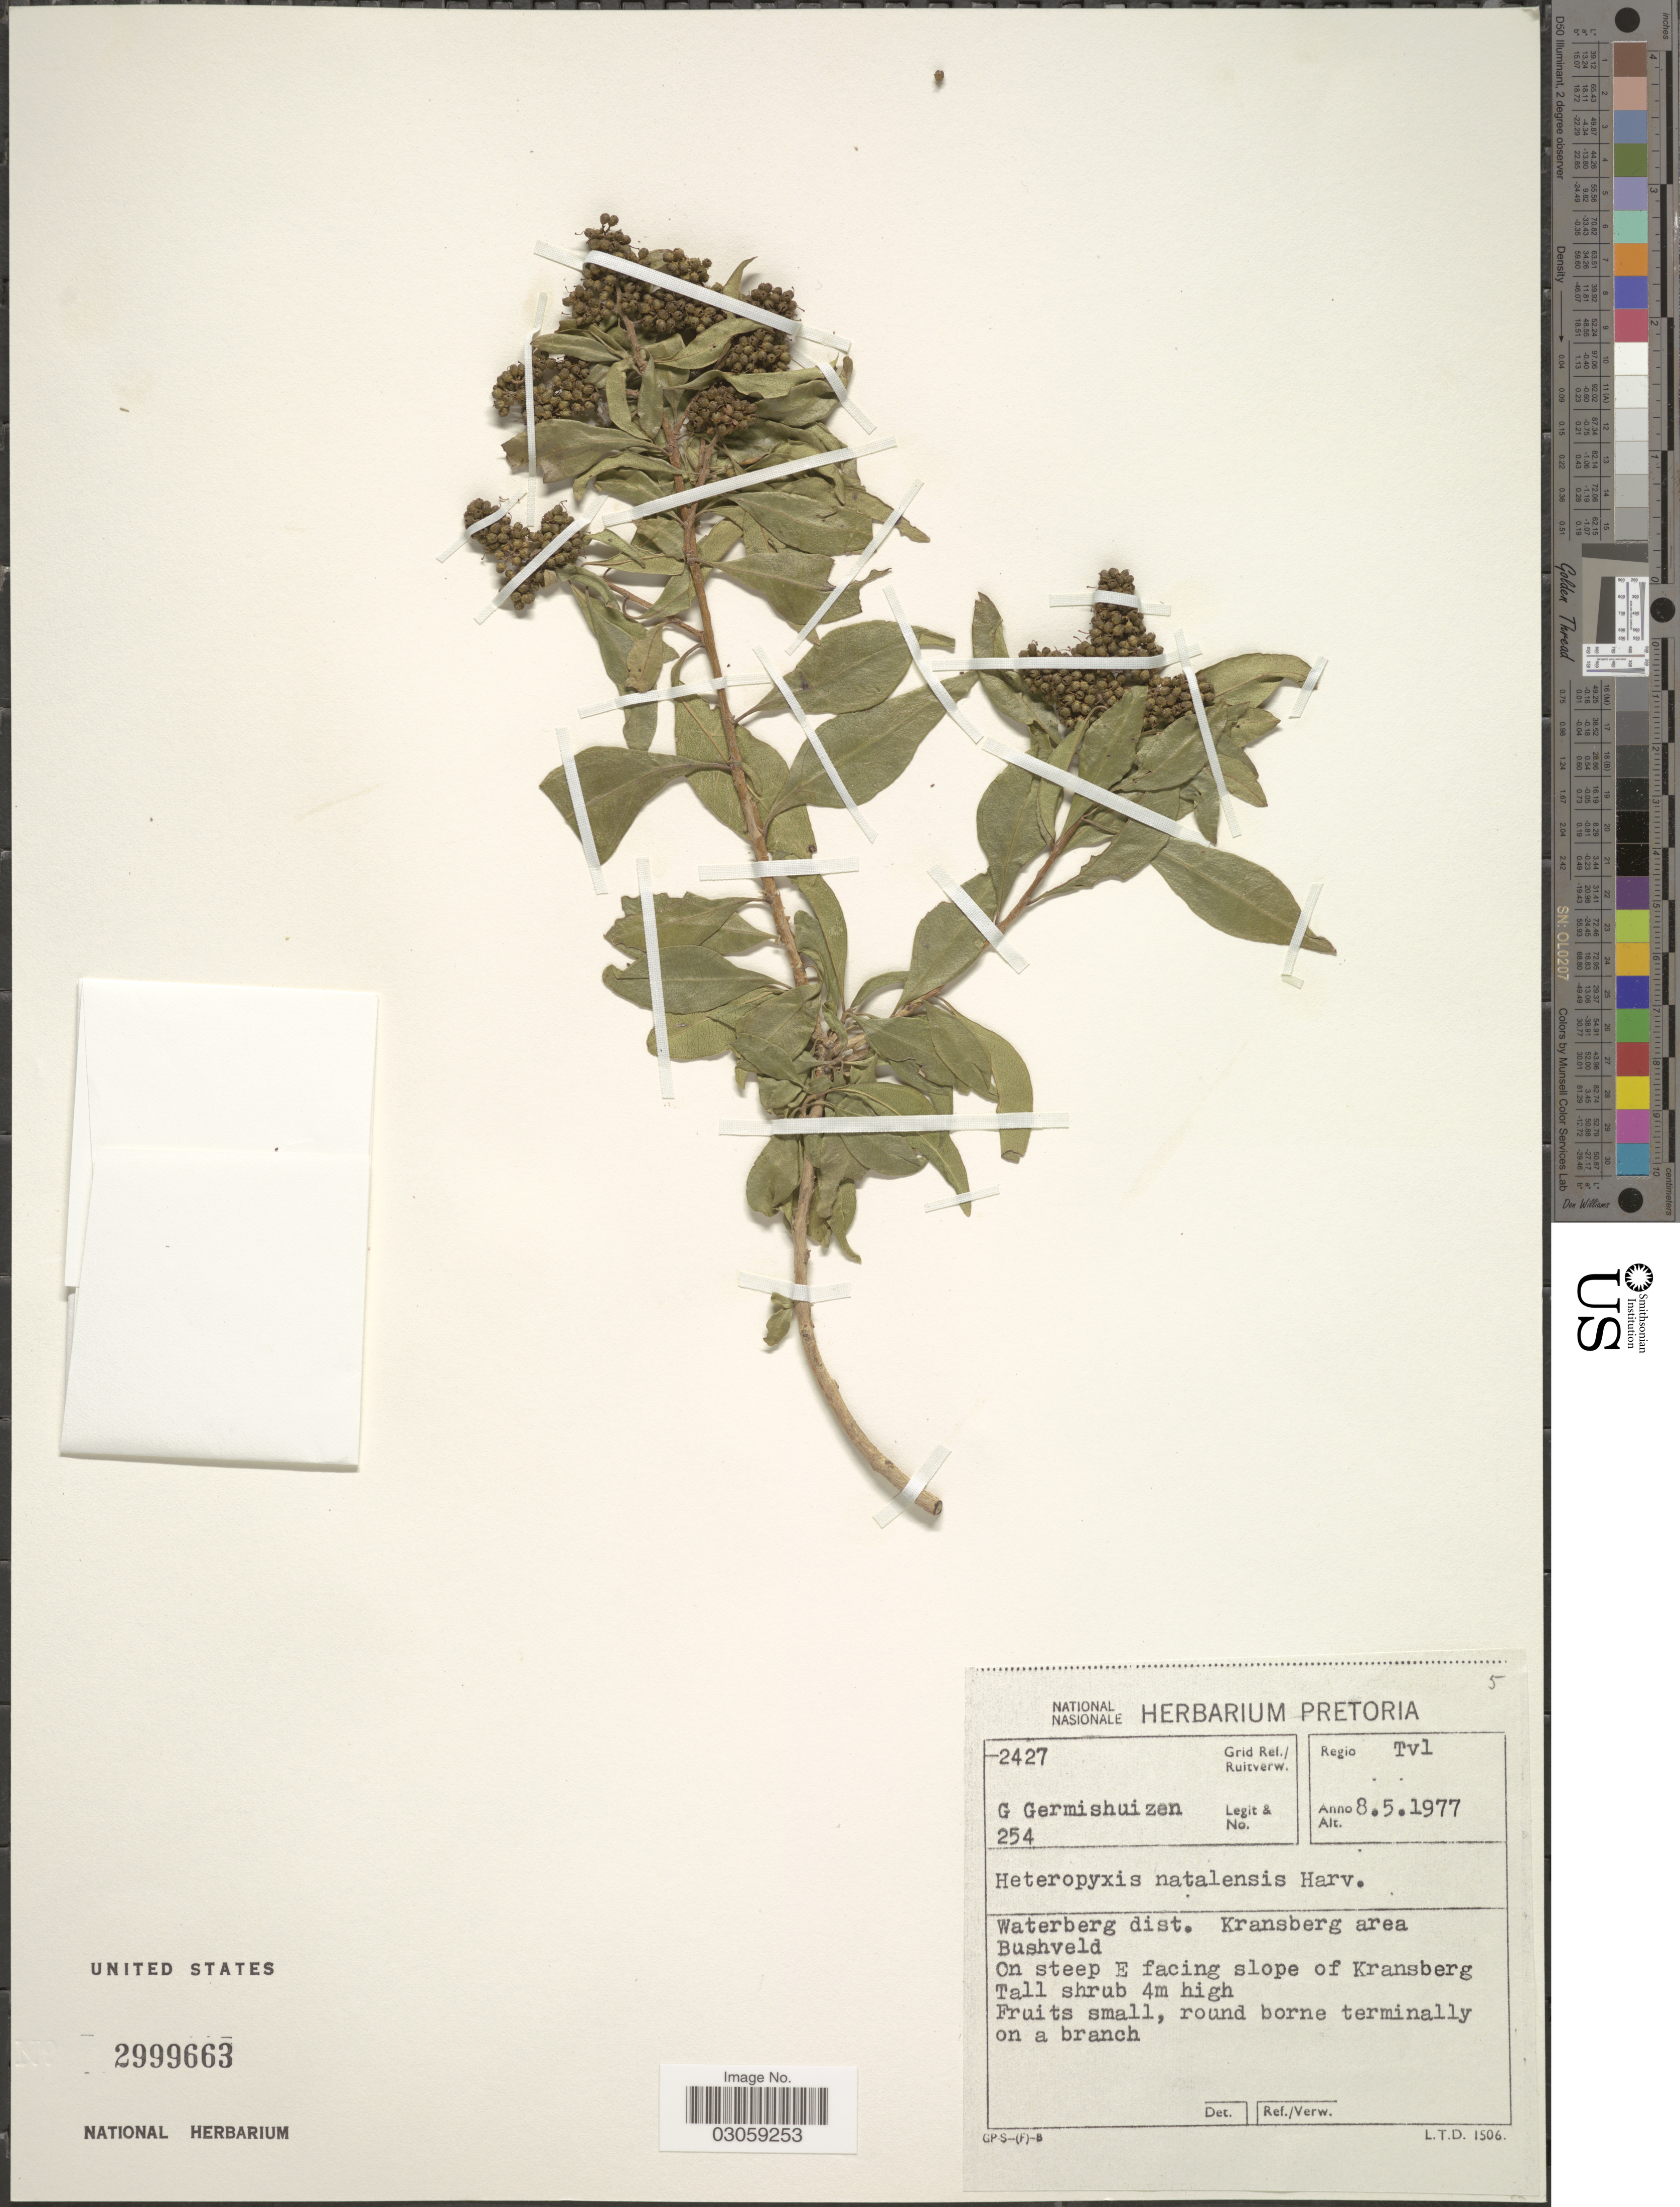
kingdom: Plantae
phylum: Tracheophyta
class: Magnoliopsida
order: Myrtales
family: Myrtaceae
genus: Heteropyxis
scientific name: Heteropyxis natalensis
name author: Harv.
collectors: G. Germishuizen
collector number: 2427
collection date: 1977-05-08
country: South Africa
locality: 2427 Grid Ref./ Ruitverw. Regio Tvl. Waterberg dist. Kransberg area. On steep E facing slope of Kransberg.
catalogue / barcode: US 2999663